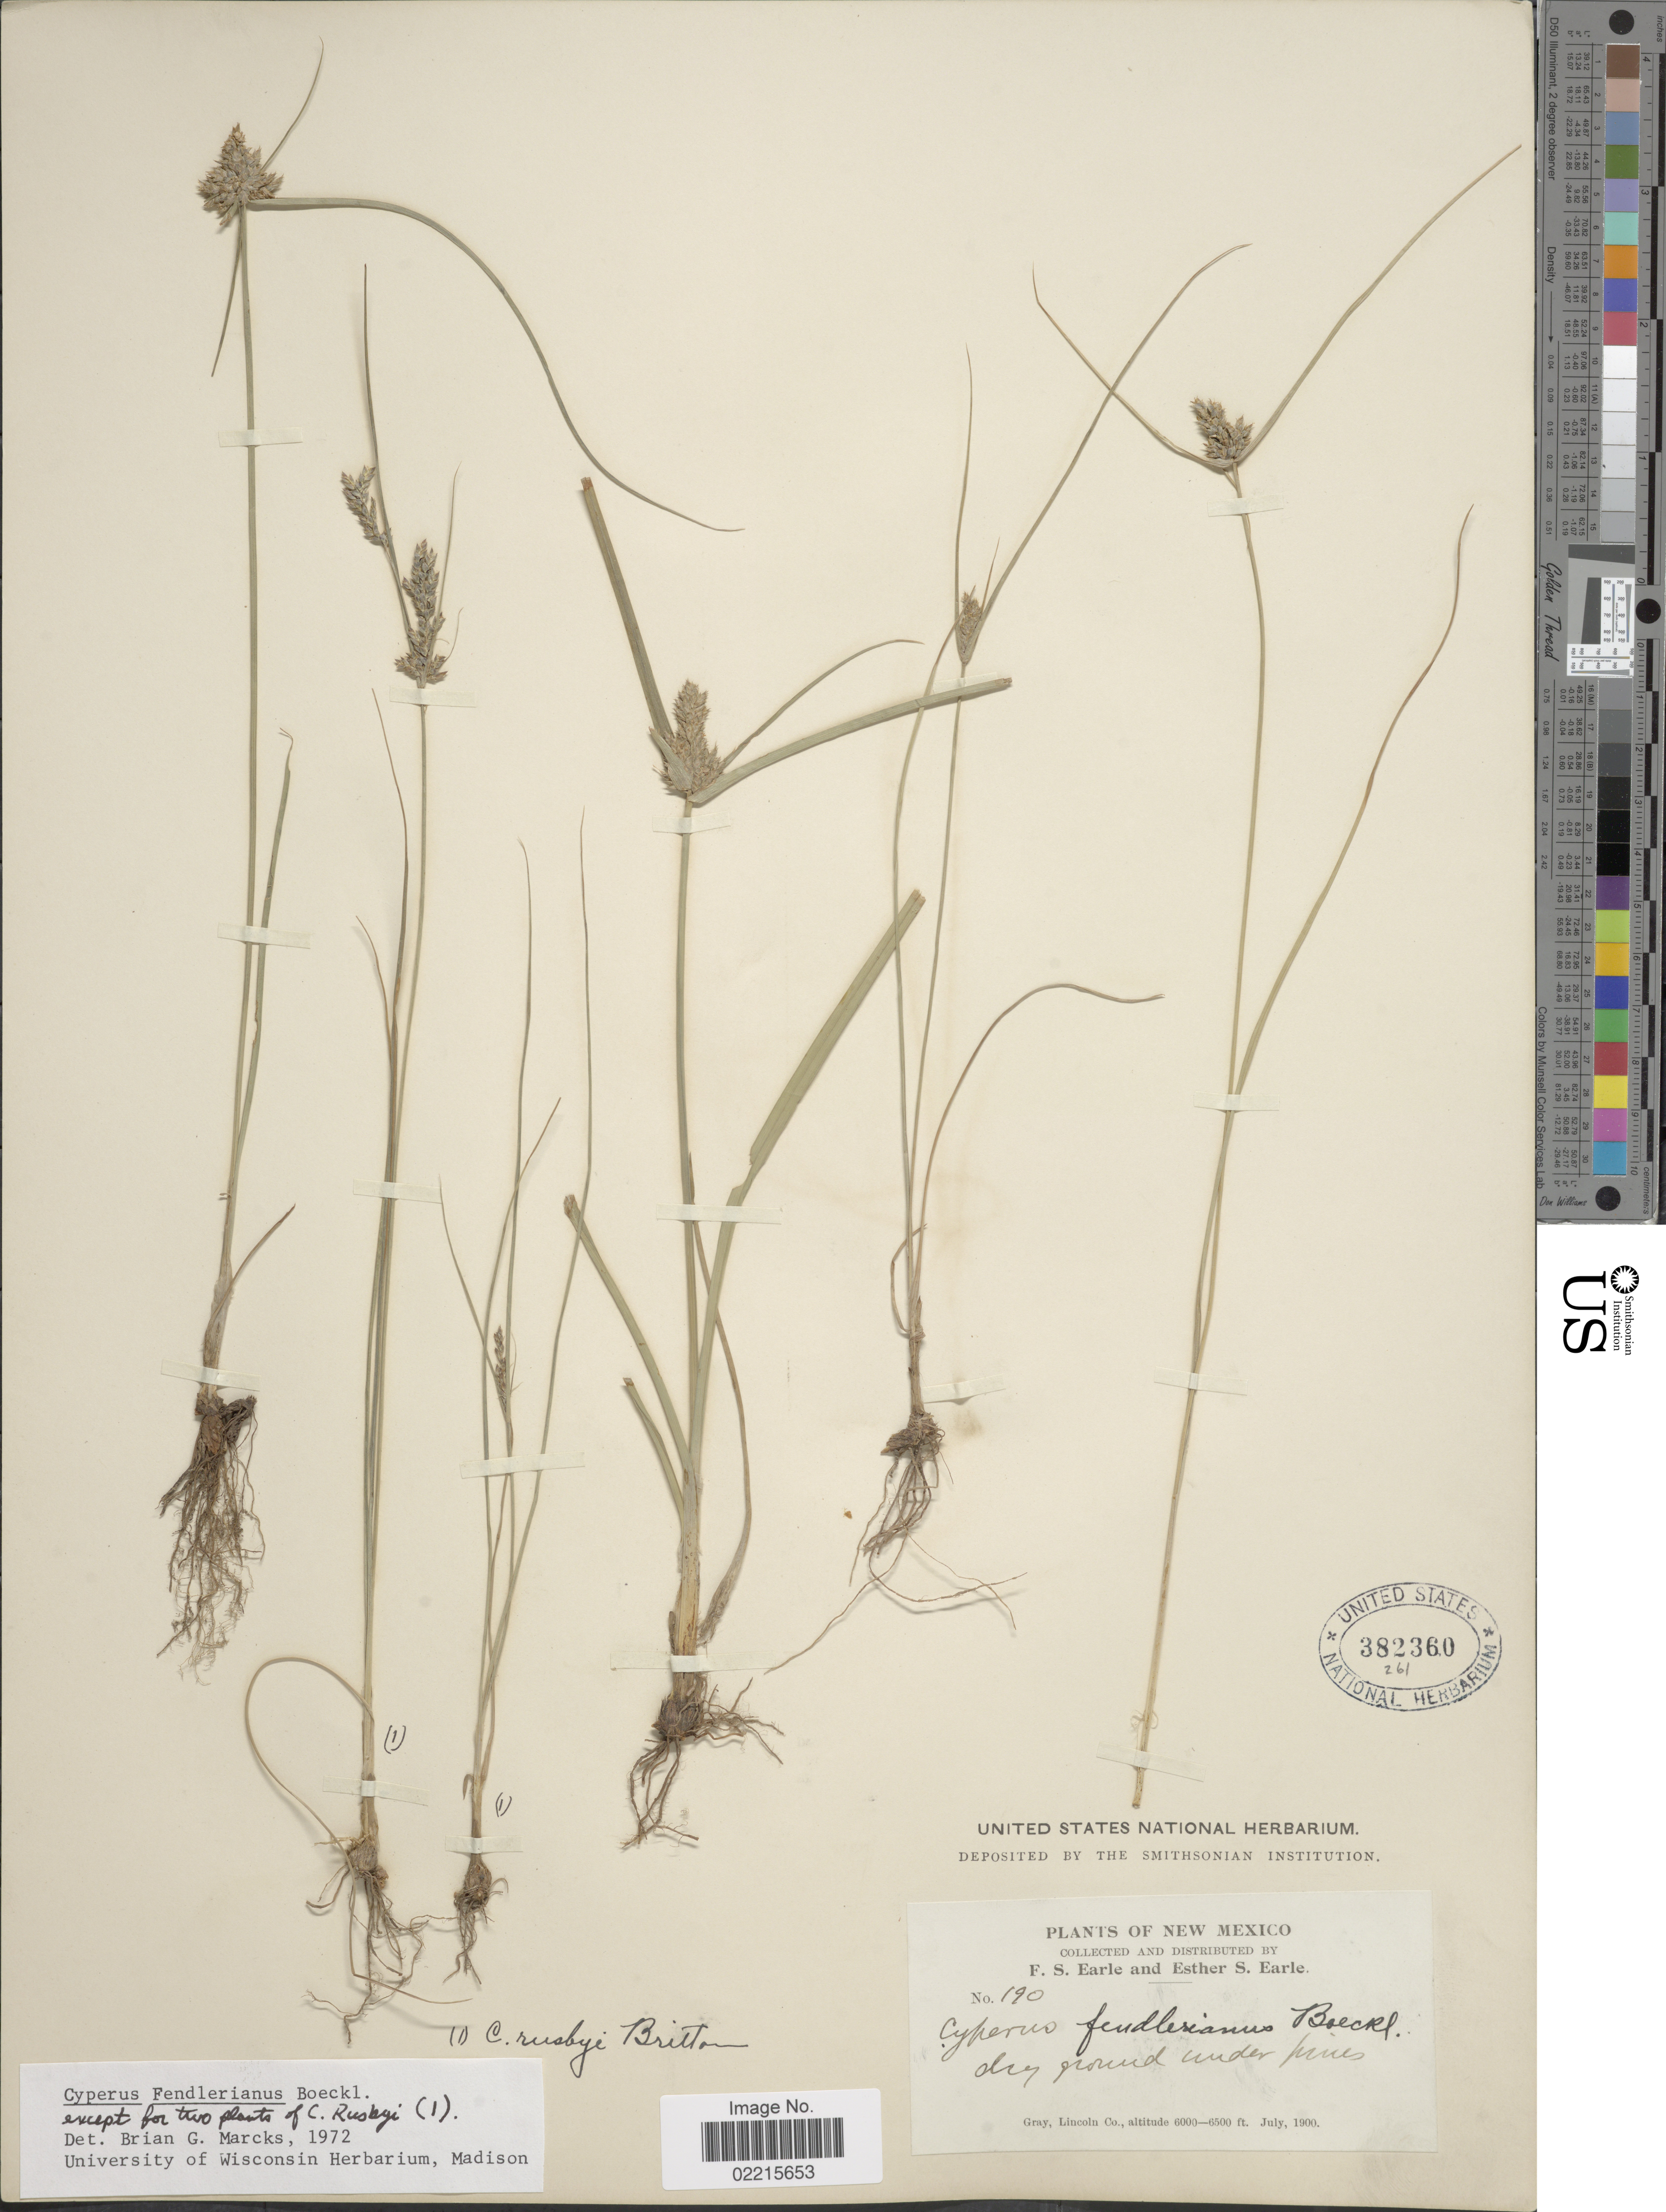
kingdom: Plantae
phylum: Tracheophyta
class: Liliopsida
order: Poales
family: Cyperaceae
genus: Cyperus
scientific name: Cyperus fendlerianus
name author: Boeckeler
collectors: F. S. Earle & E. S. Earle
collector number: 190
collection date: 1900-07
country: United States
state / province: New Mexico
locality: Gray, Lincoln Co.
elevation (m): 1829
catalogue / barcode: US 382360